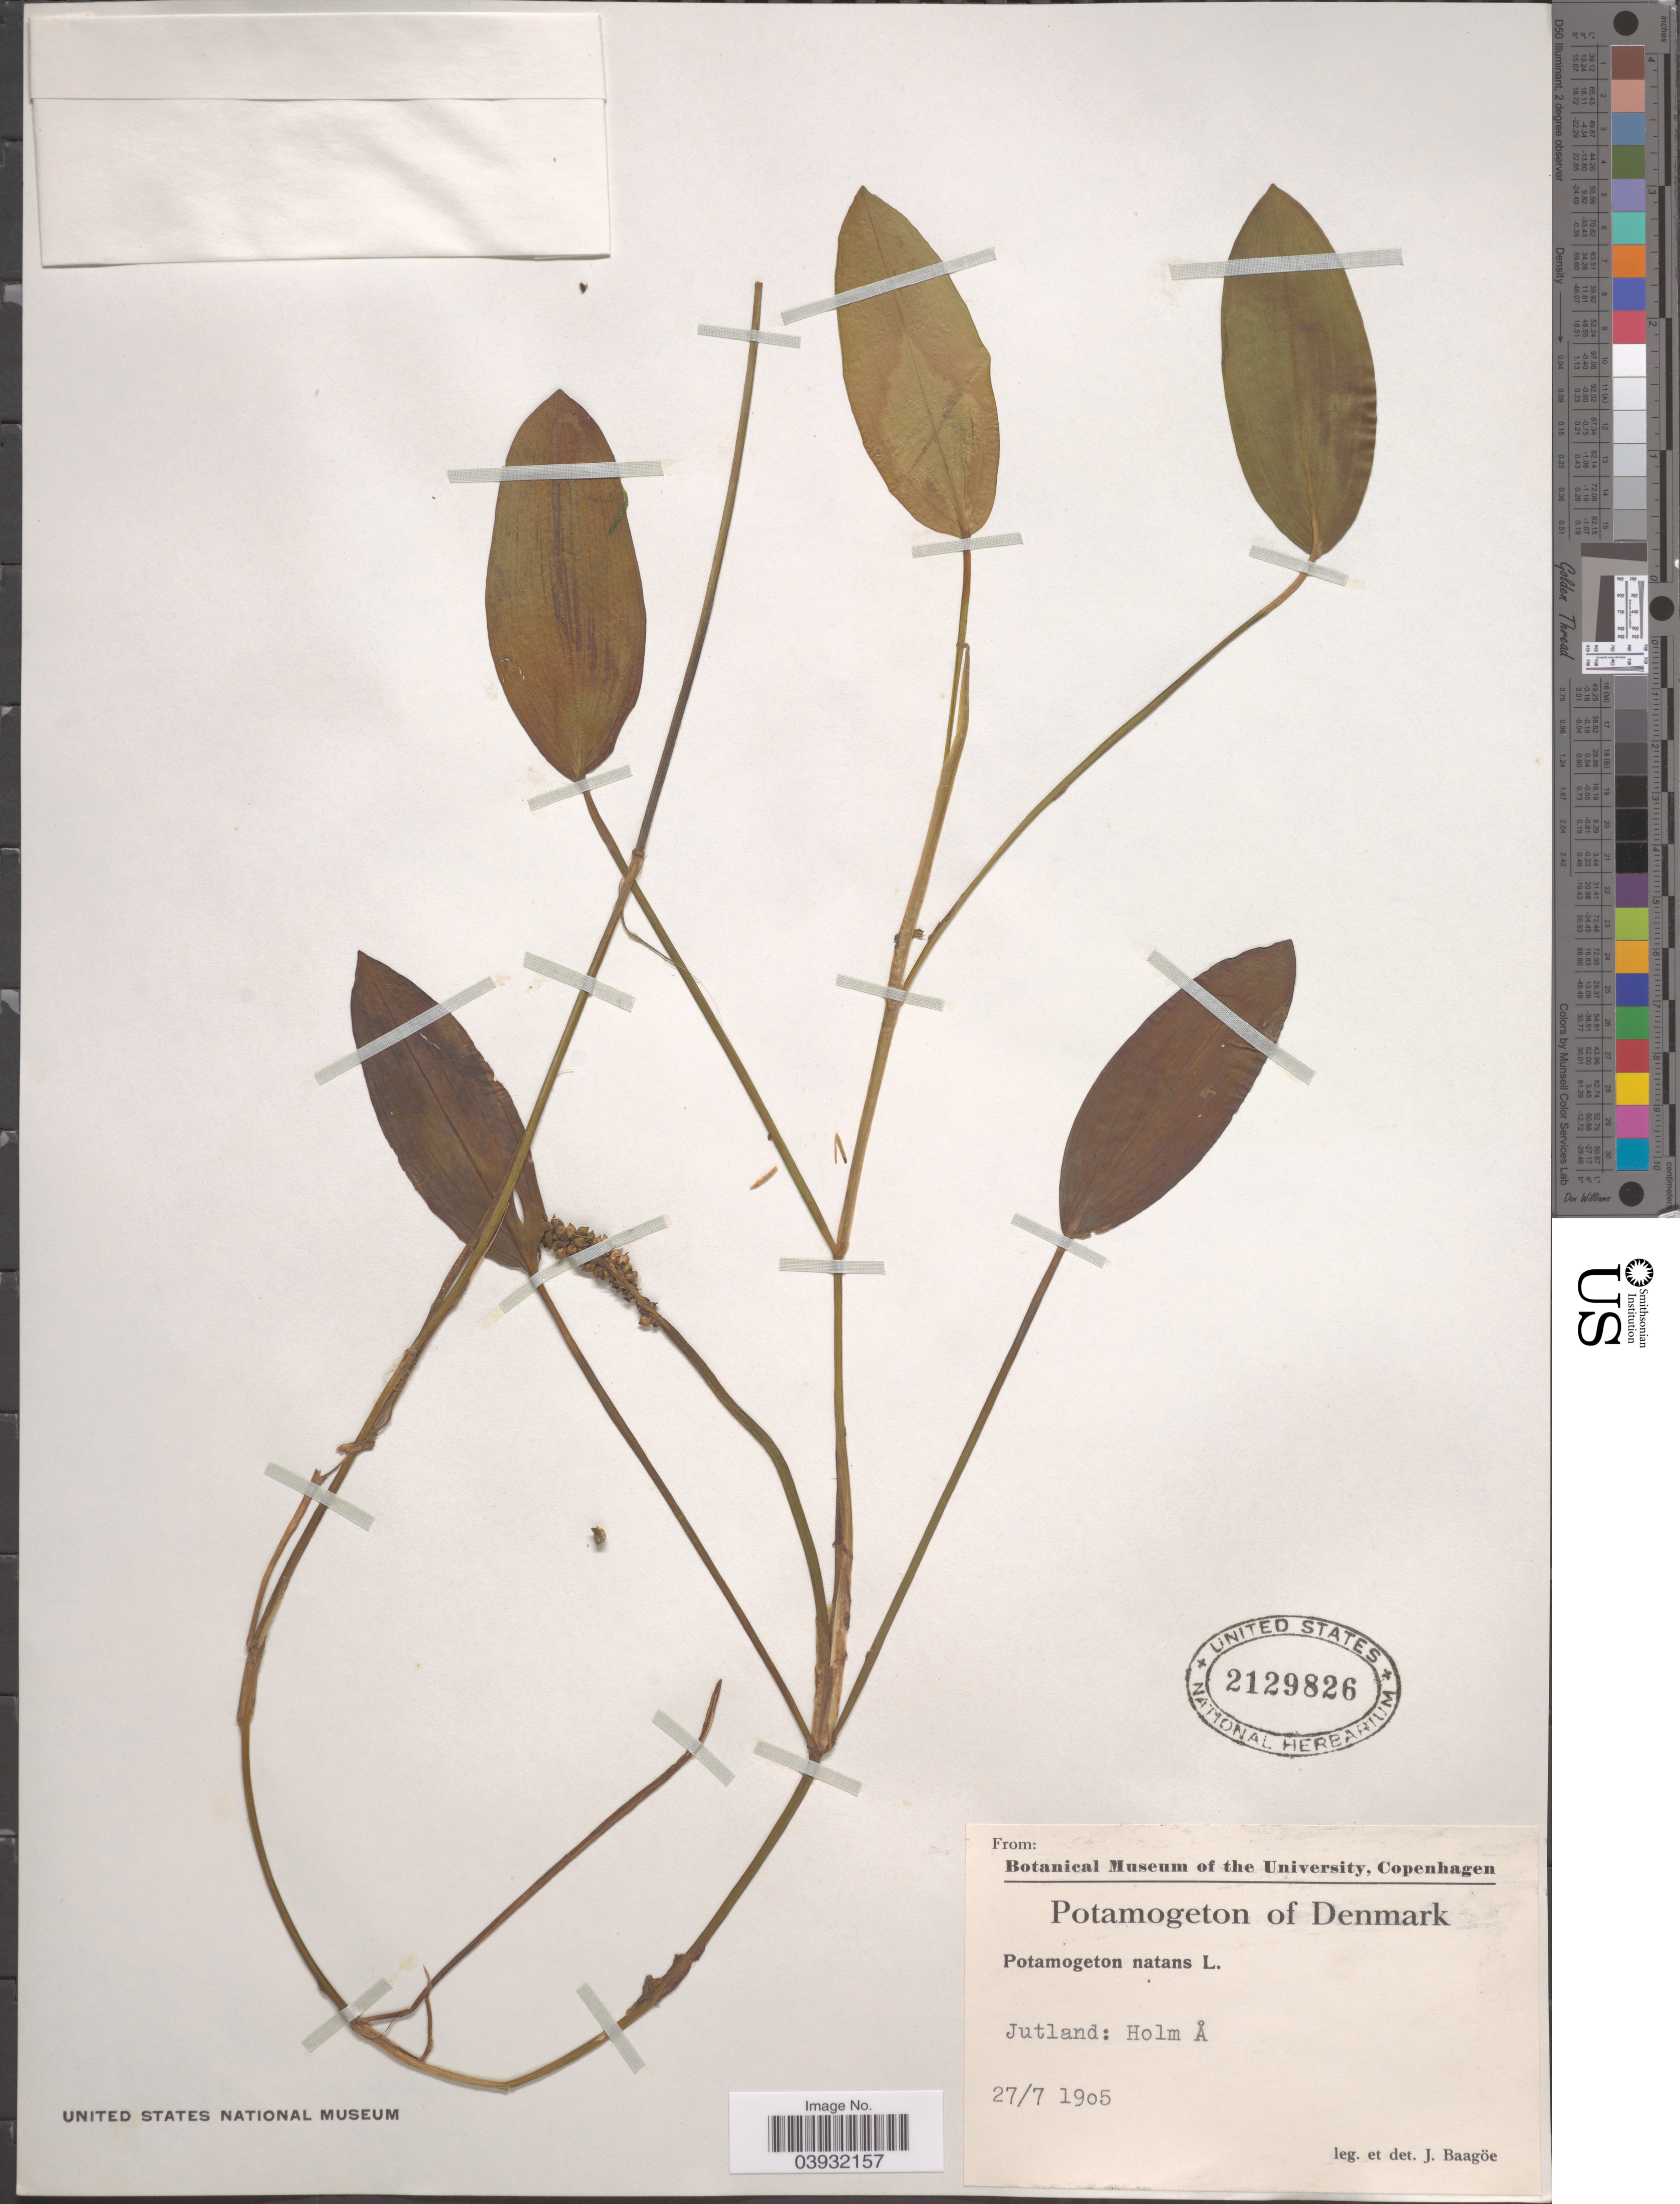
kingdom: Plantae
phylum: Tracheophyta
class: Liliopsida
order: Alismatales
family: Potamogetonaceae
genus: Potamogeton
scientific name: Potamogeton natans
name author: L.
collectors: J. Baagoe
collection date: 1905-07-27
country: Denmark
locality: Jutland: Holm Å.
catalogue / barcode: US 2129826